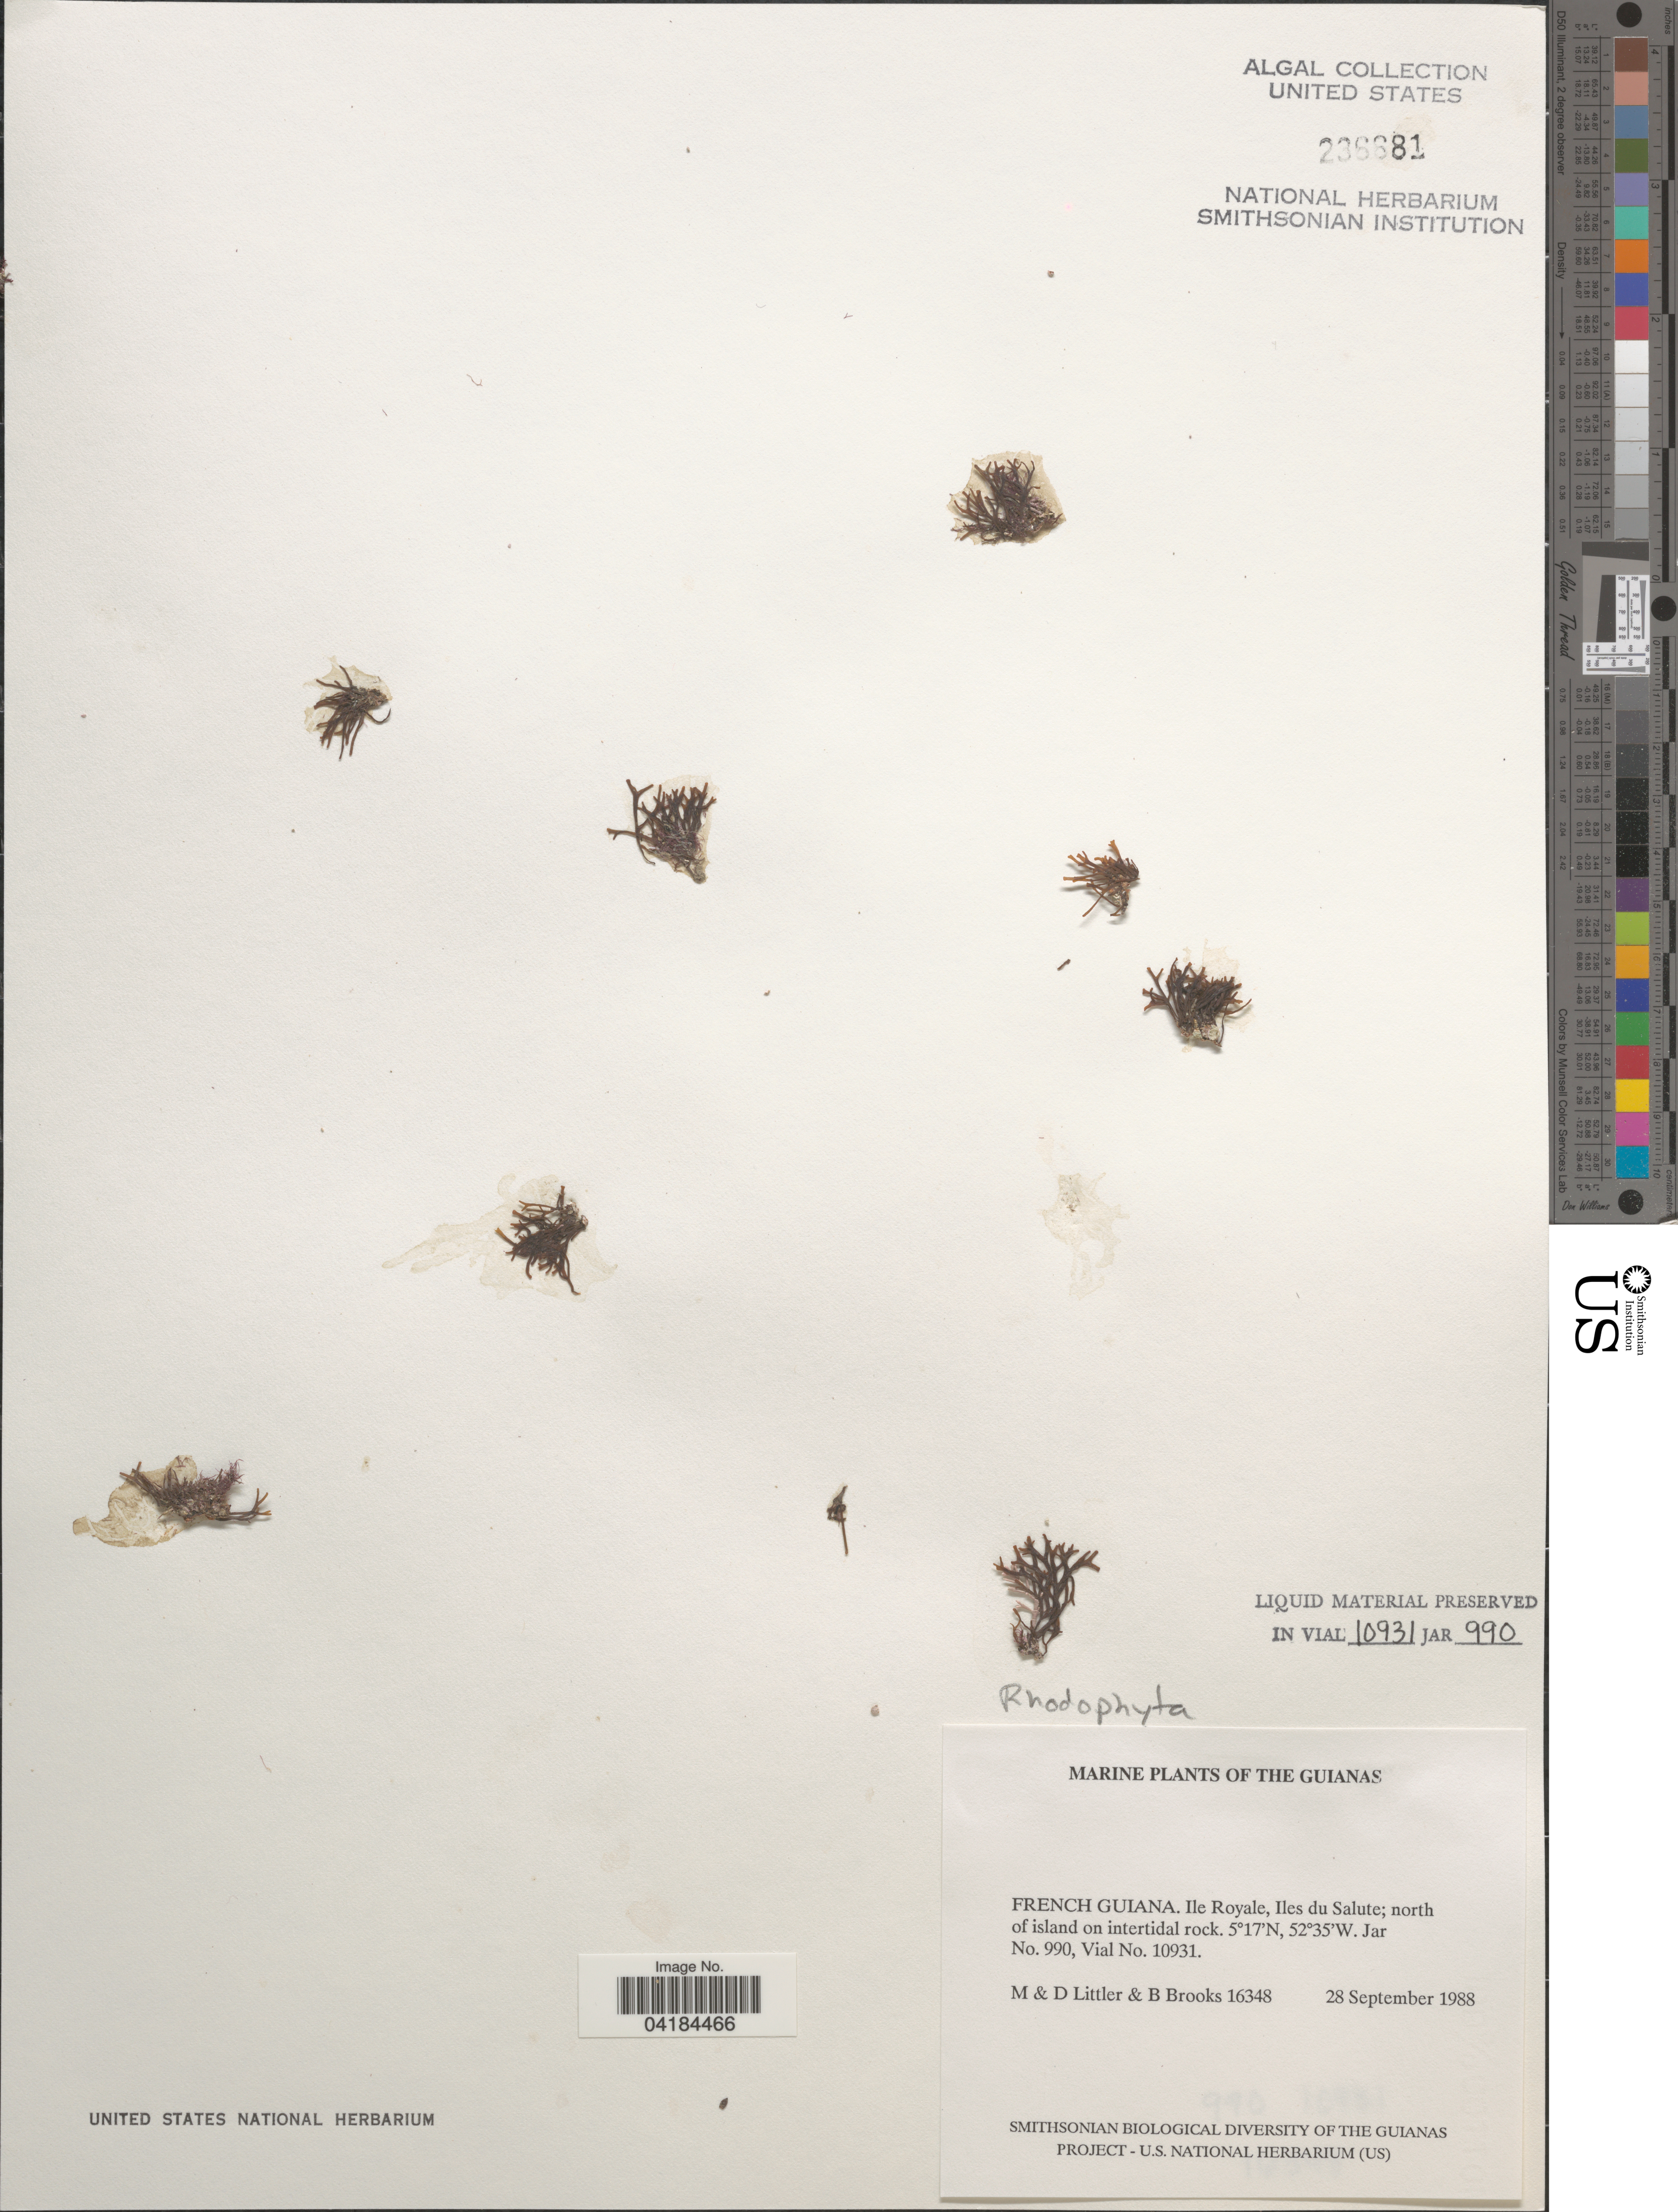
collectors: M. Littler, D. S. Littler & B. Brooks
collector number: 16348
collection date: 1988-09-28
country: French Guiana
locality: The Guianas. Ile Royale, Iles du Salute; north of island on intertidal rock.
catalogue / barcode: US 236681